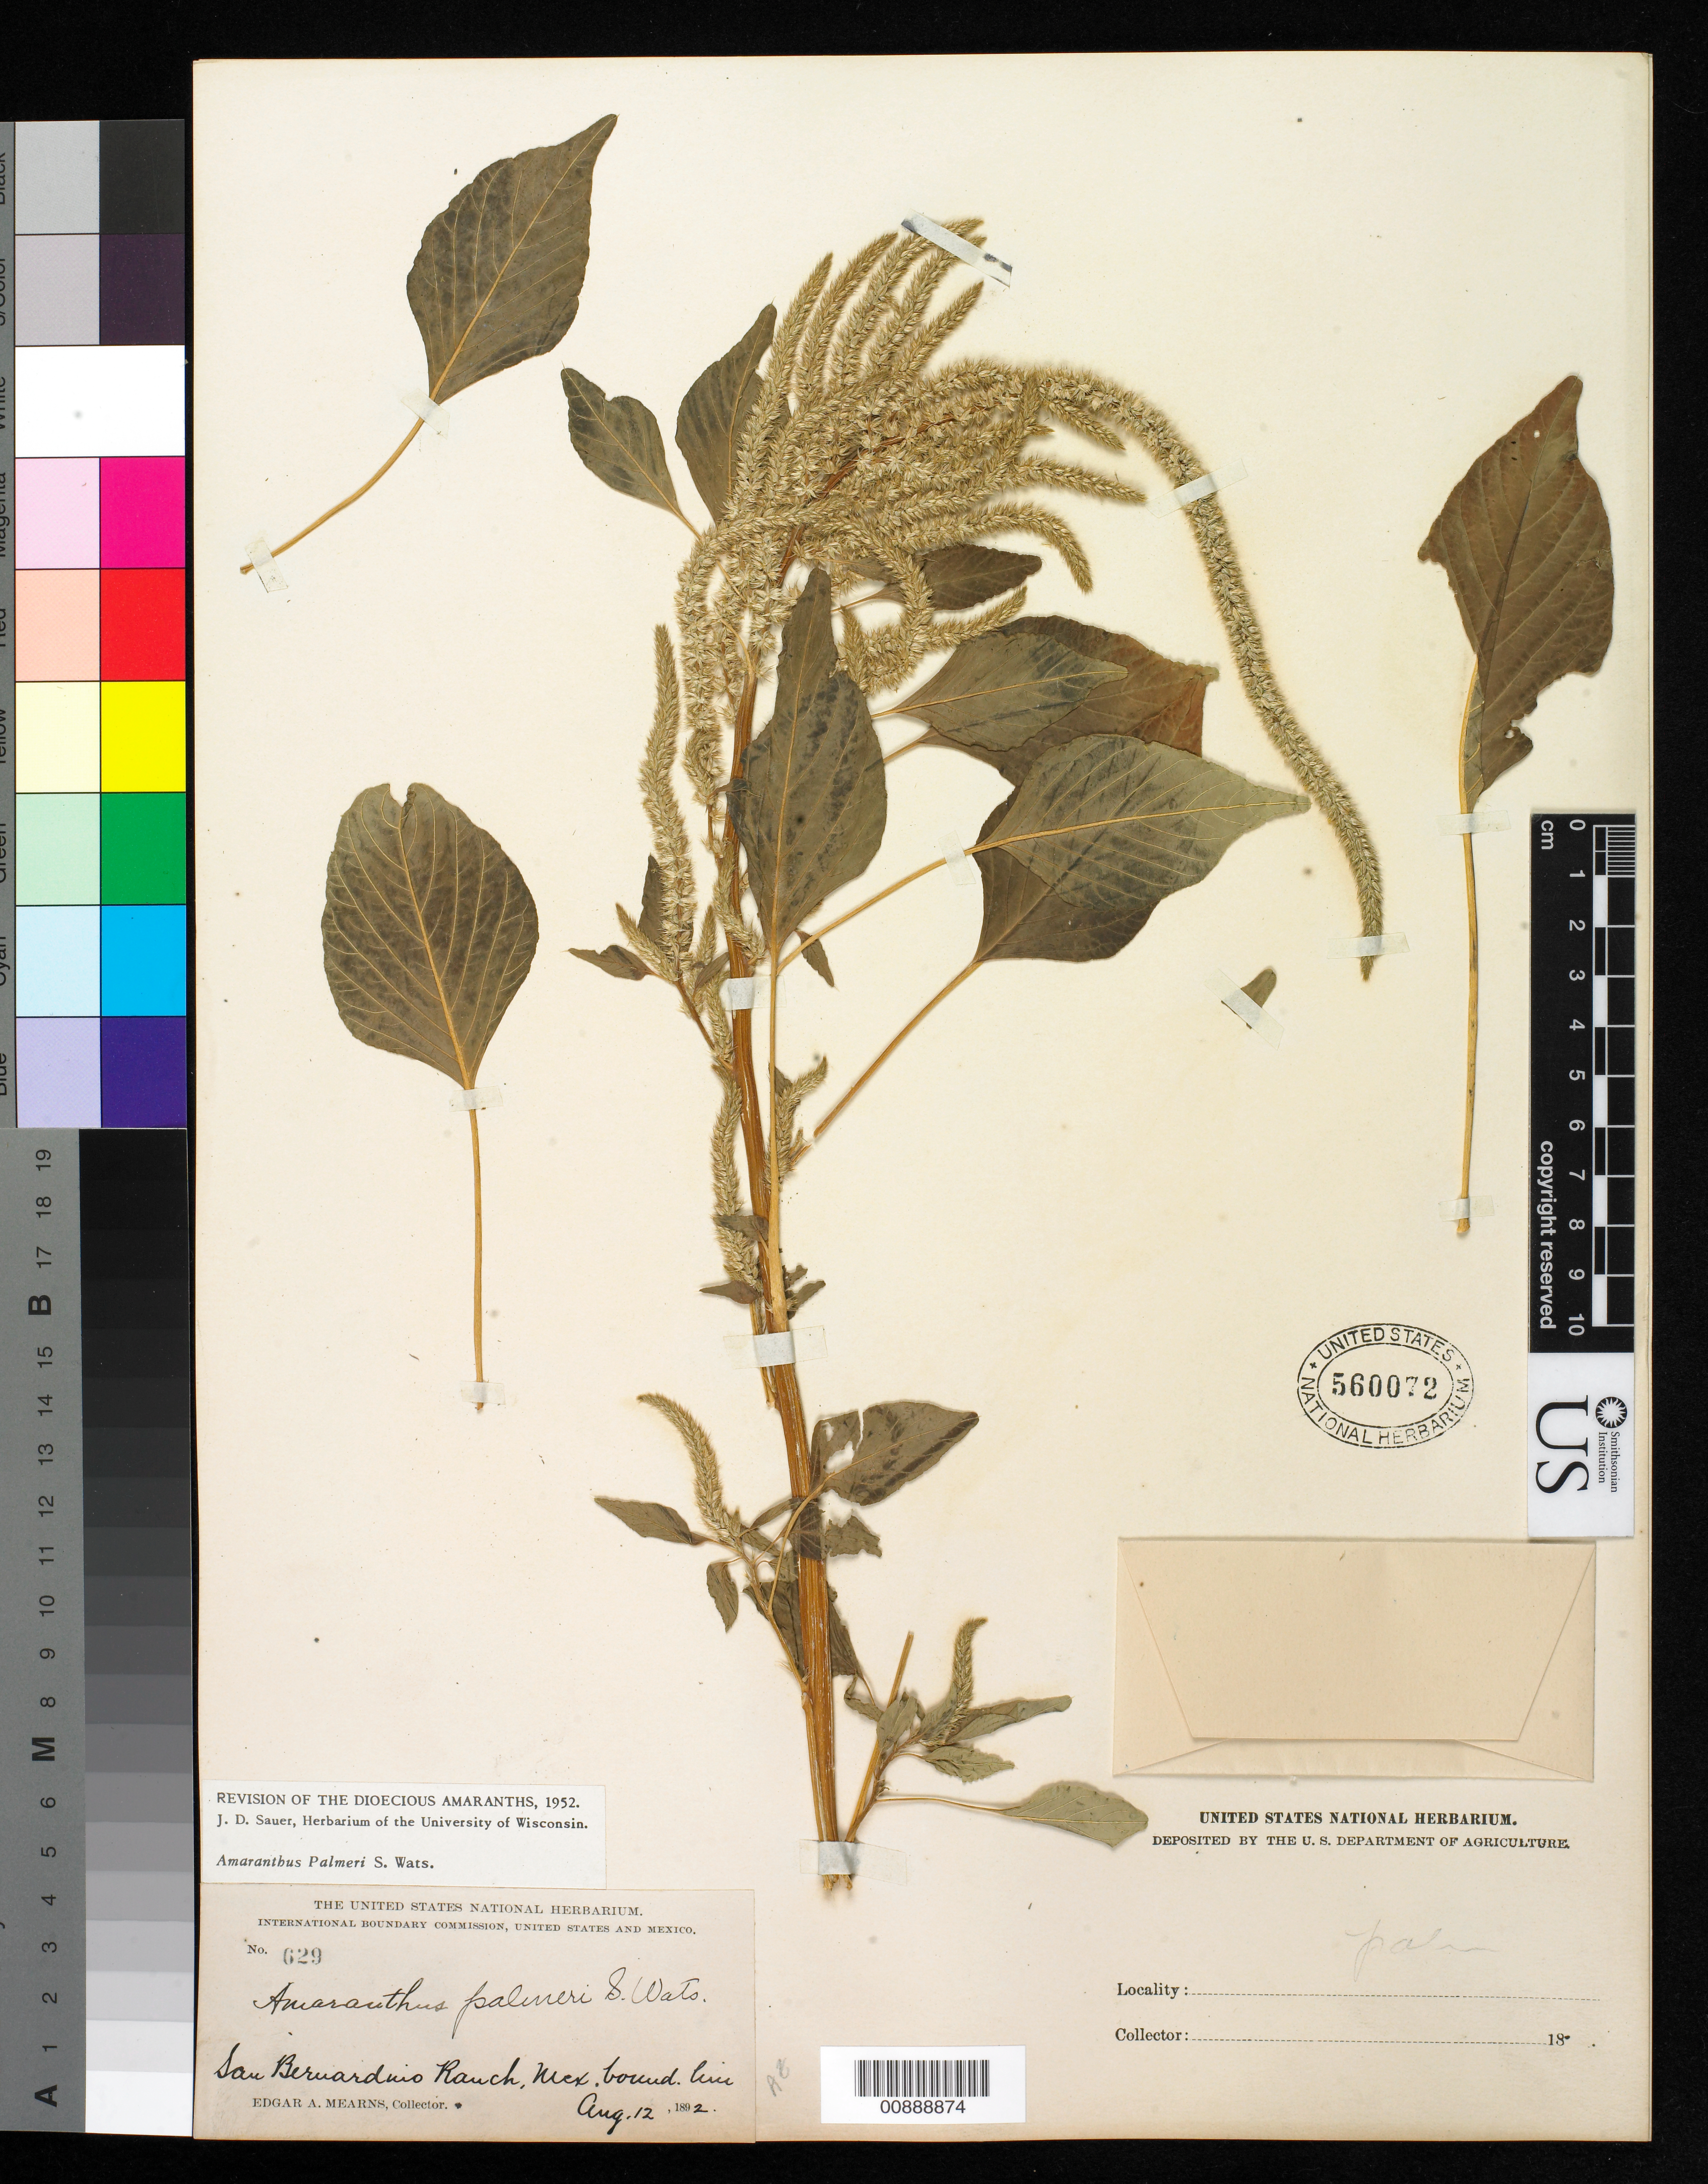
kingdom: Plantae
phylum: Tracheophyta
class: Magnoliopsida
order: Caryophyllales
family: Amaranthaceae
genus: Amaranthus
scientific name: Amaranthus palmeri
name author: S. Watson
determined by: Sauer, J. D.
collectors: E. A. Mearns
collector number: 629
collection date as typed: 12 Aug 1892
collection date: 1892-08-12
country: United States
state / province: Arizona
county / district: Cochise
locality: San Bernardino Ranch, Mexican Boundary Line.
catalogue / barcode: US 560072